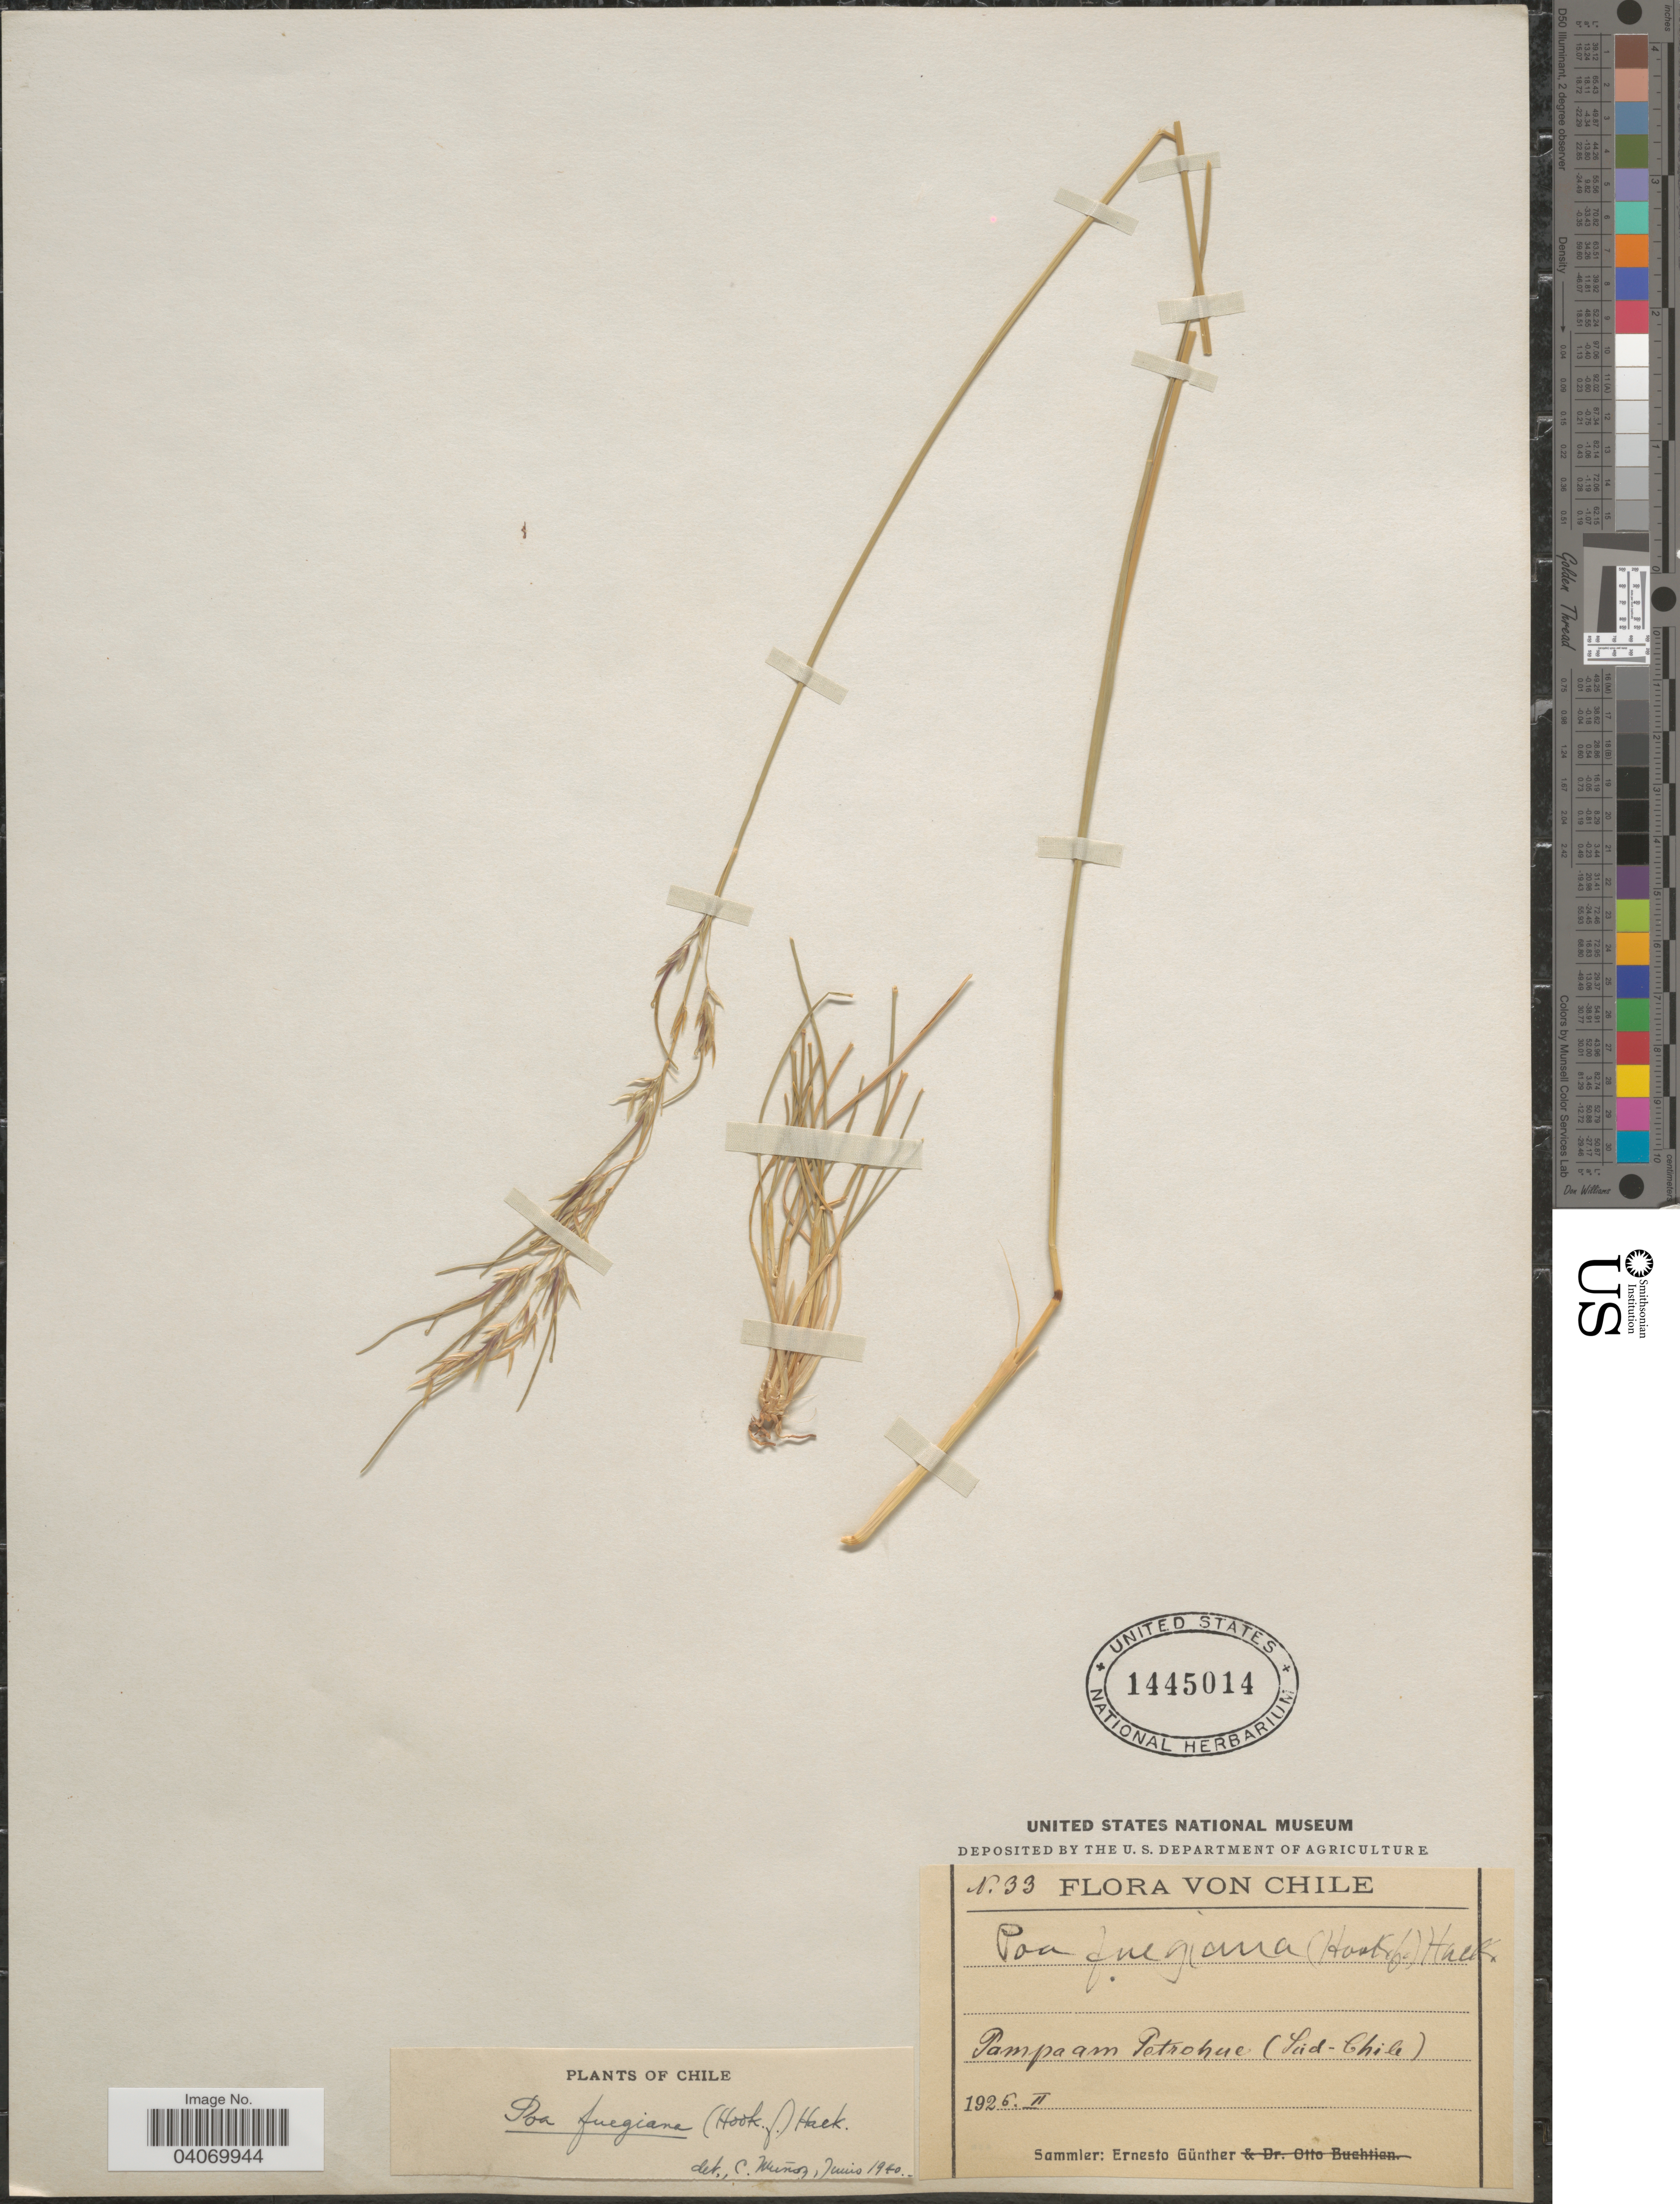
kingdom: Plantae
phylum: Tracheophyta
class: Liliopsida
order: Poales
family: Poaceae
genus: Poa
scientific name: Poa alopecurus subsp. fuegiana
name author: (Hook. f.) D.M. Moore & Dogg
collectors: E. Gunther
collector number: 33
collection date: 1926-02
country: Chile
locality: Pampa am Petrohue (Súd-Chile).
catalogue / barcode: US 1445014